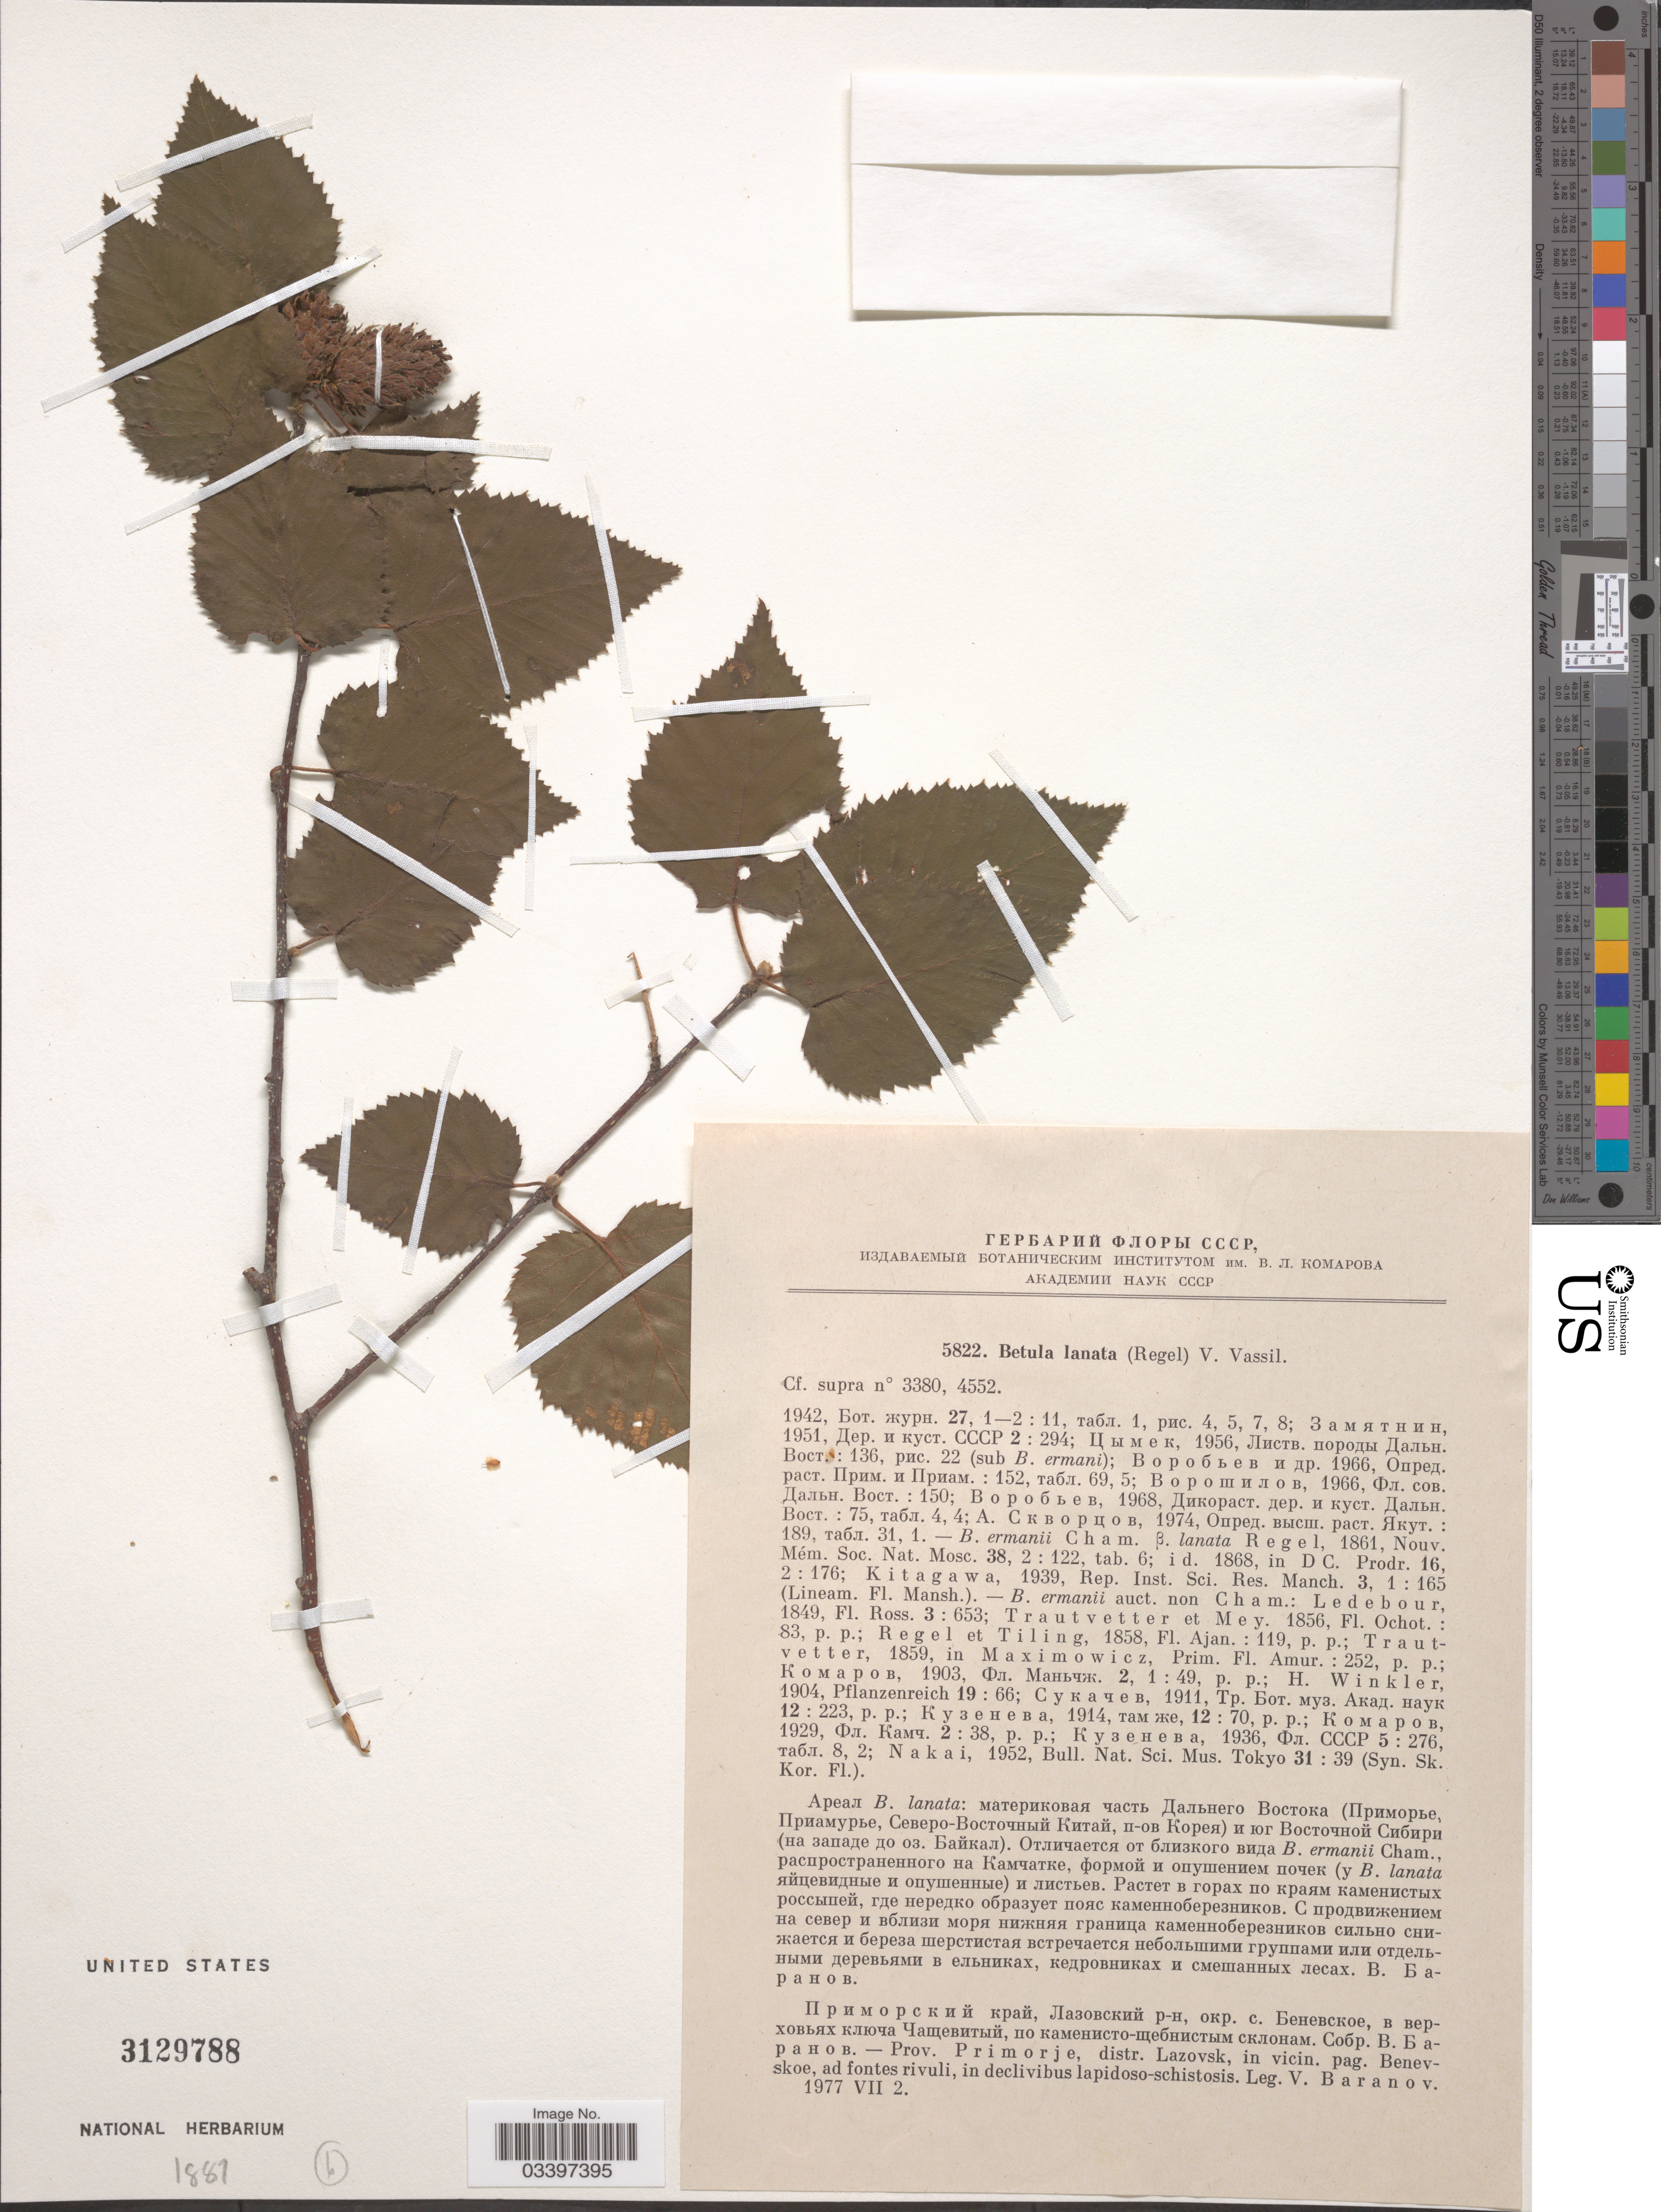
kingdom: Plantae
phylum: Tracheophyta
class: Magnoliopsida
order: Fagales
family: Betulaceae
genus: Betula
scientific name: Betula lanata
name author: (Regel) V.N. Vassil.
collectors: V. Baranov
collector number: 5822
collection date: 1977-07-02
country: Russian Federation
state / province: Primorsky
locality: Distr. Lazovsk, in vicin. pag. Benevskoe.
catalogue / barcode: US 3129788